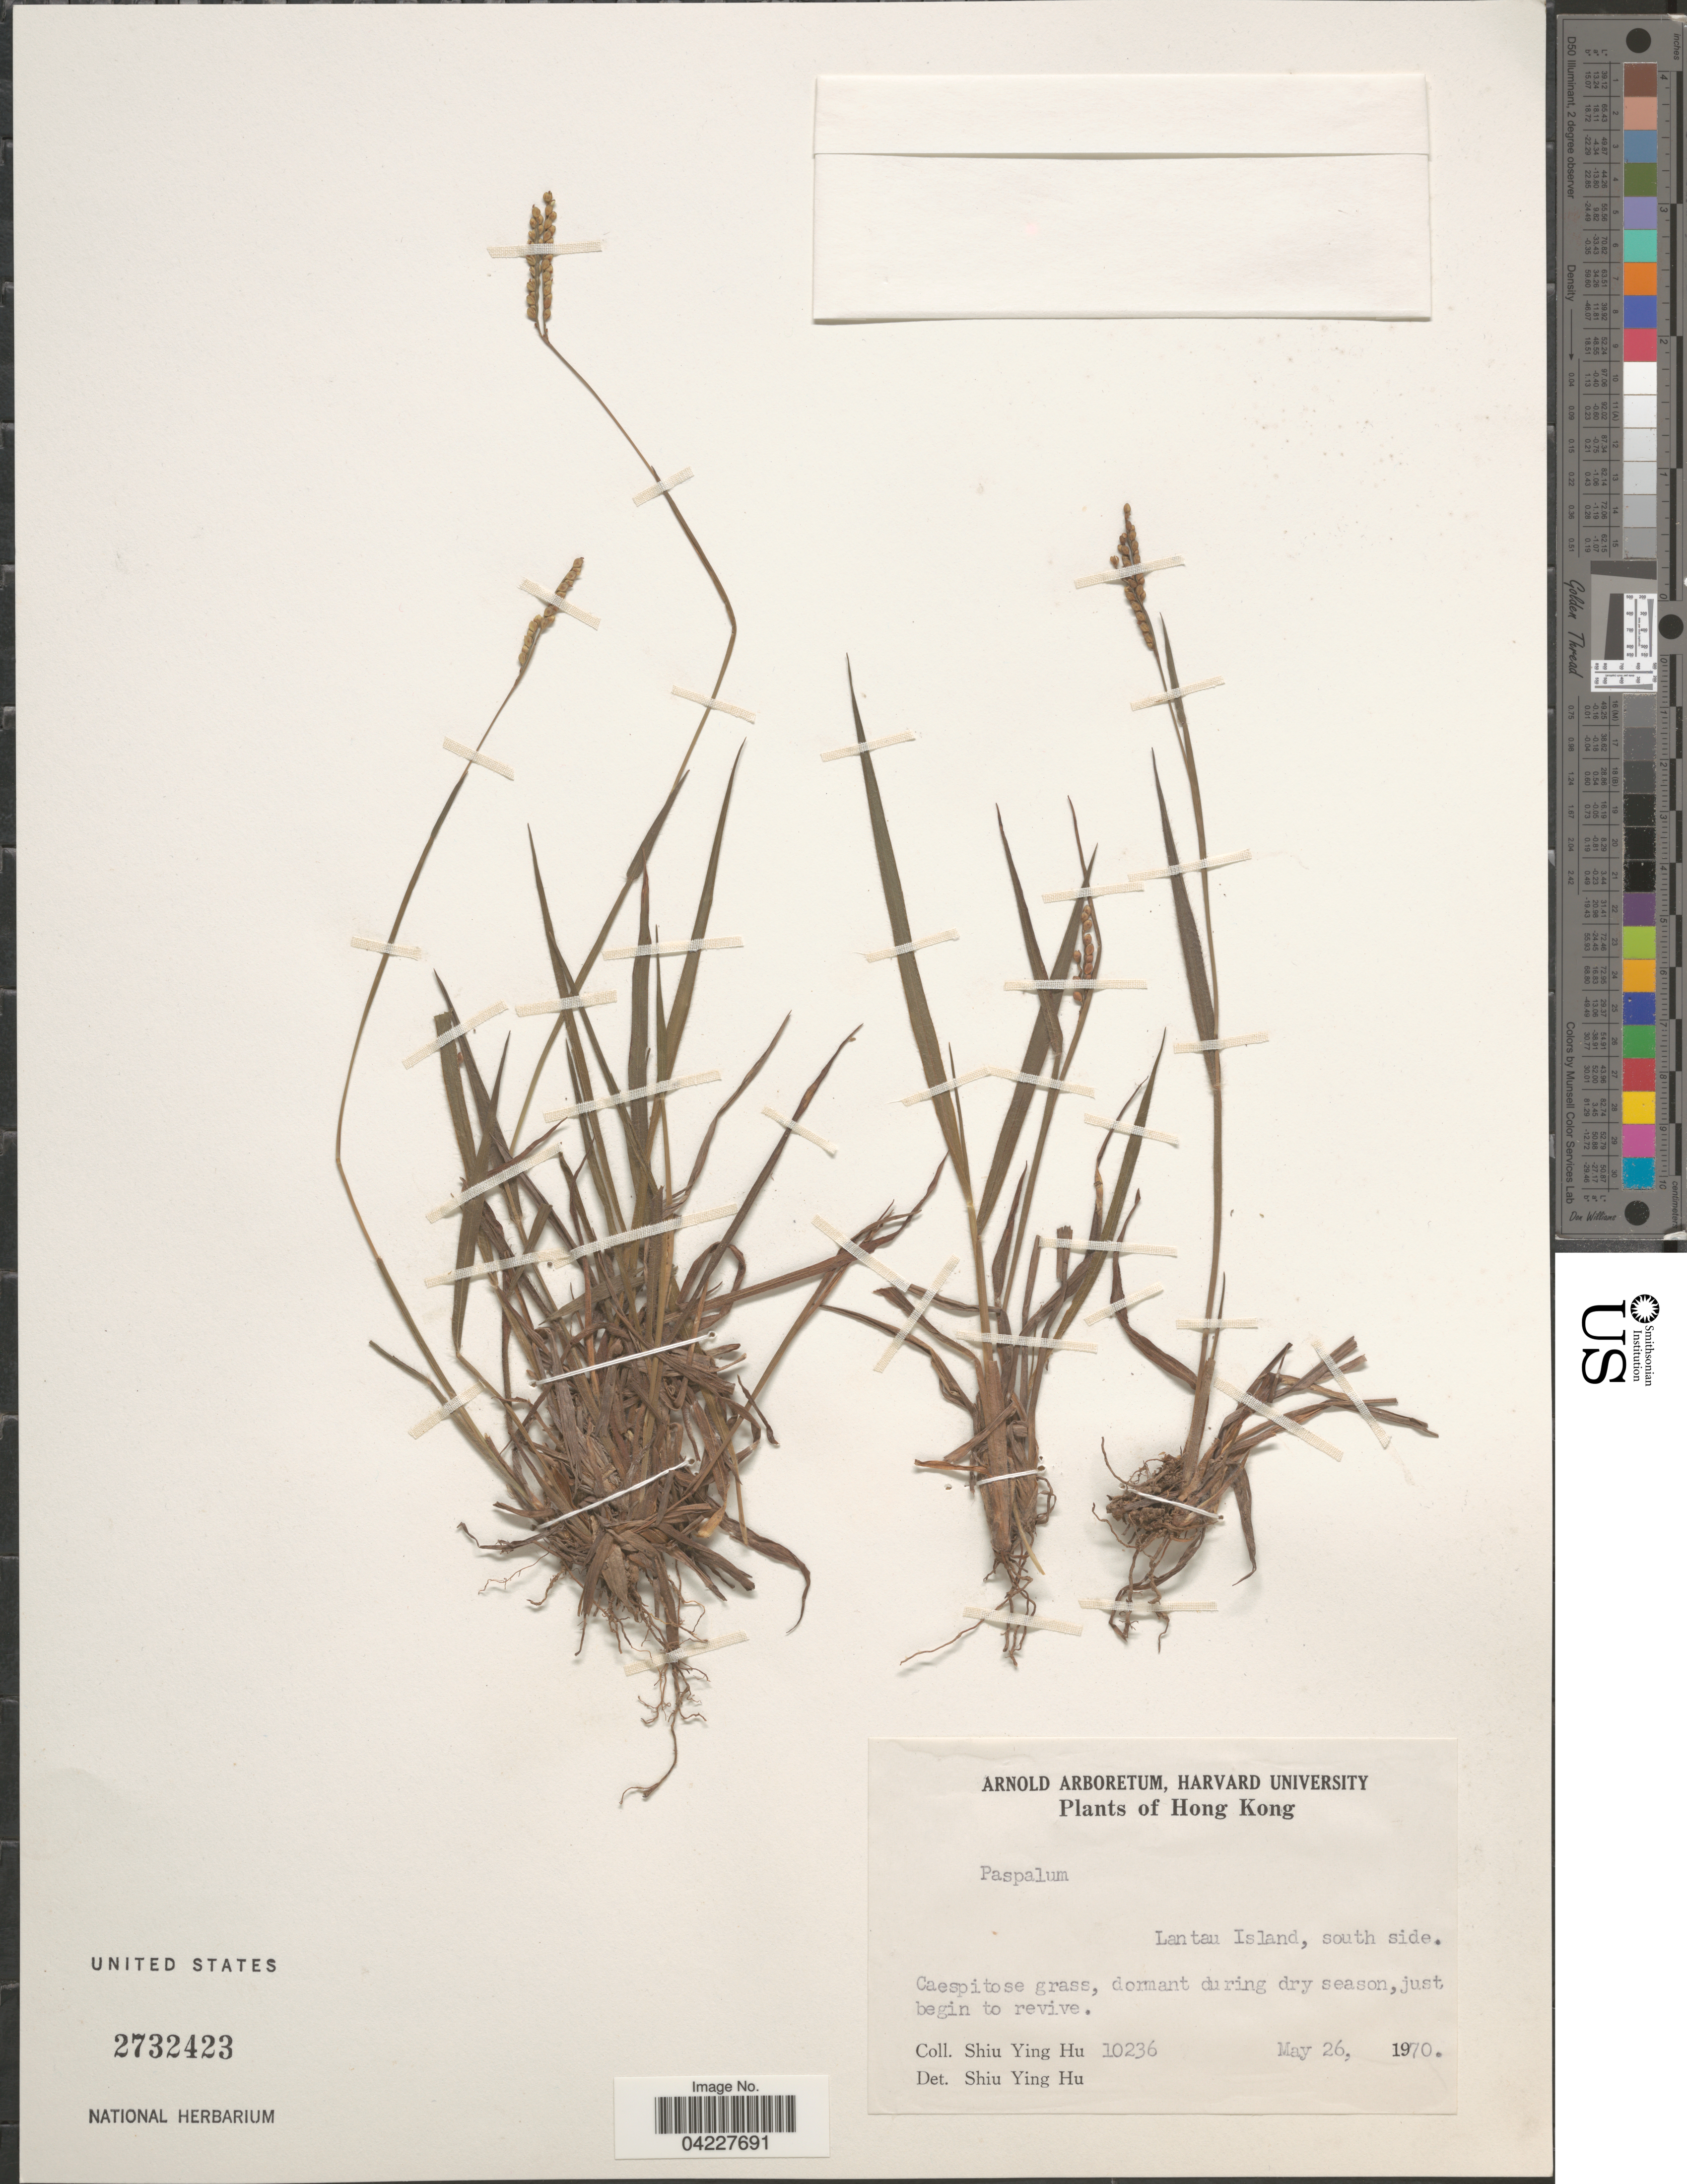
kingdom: Plantae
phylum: Tracheophyta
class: Liliopsida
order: Poales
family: Poaceae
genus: Paspalum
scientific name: Paspalum sp.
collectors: S. Y. Hu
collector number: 10236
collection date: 1970-05-26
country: China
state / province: Hong Kong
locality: Lantan Island, south side.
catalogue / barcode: US 2732423